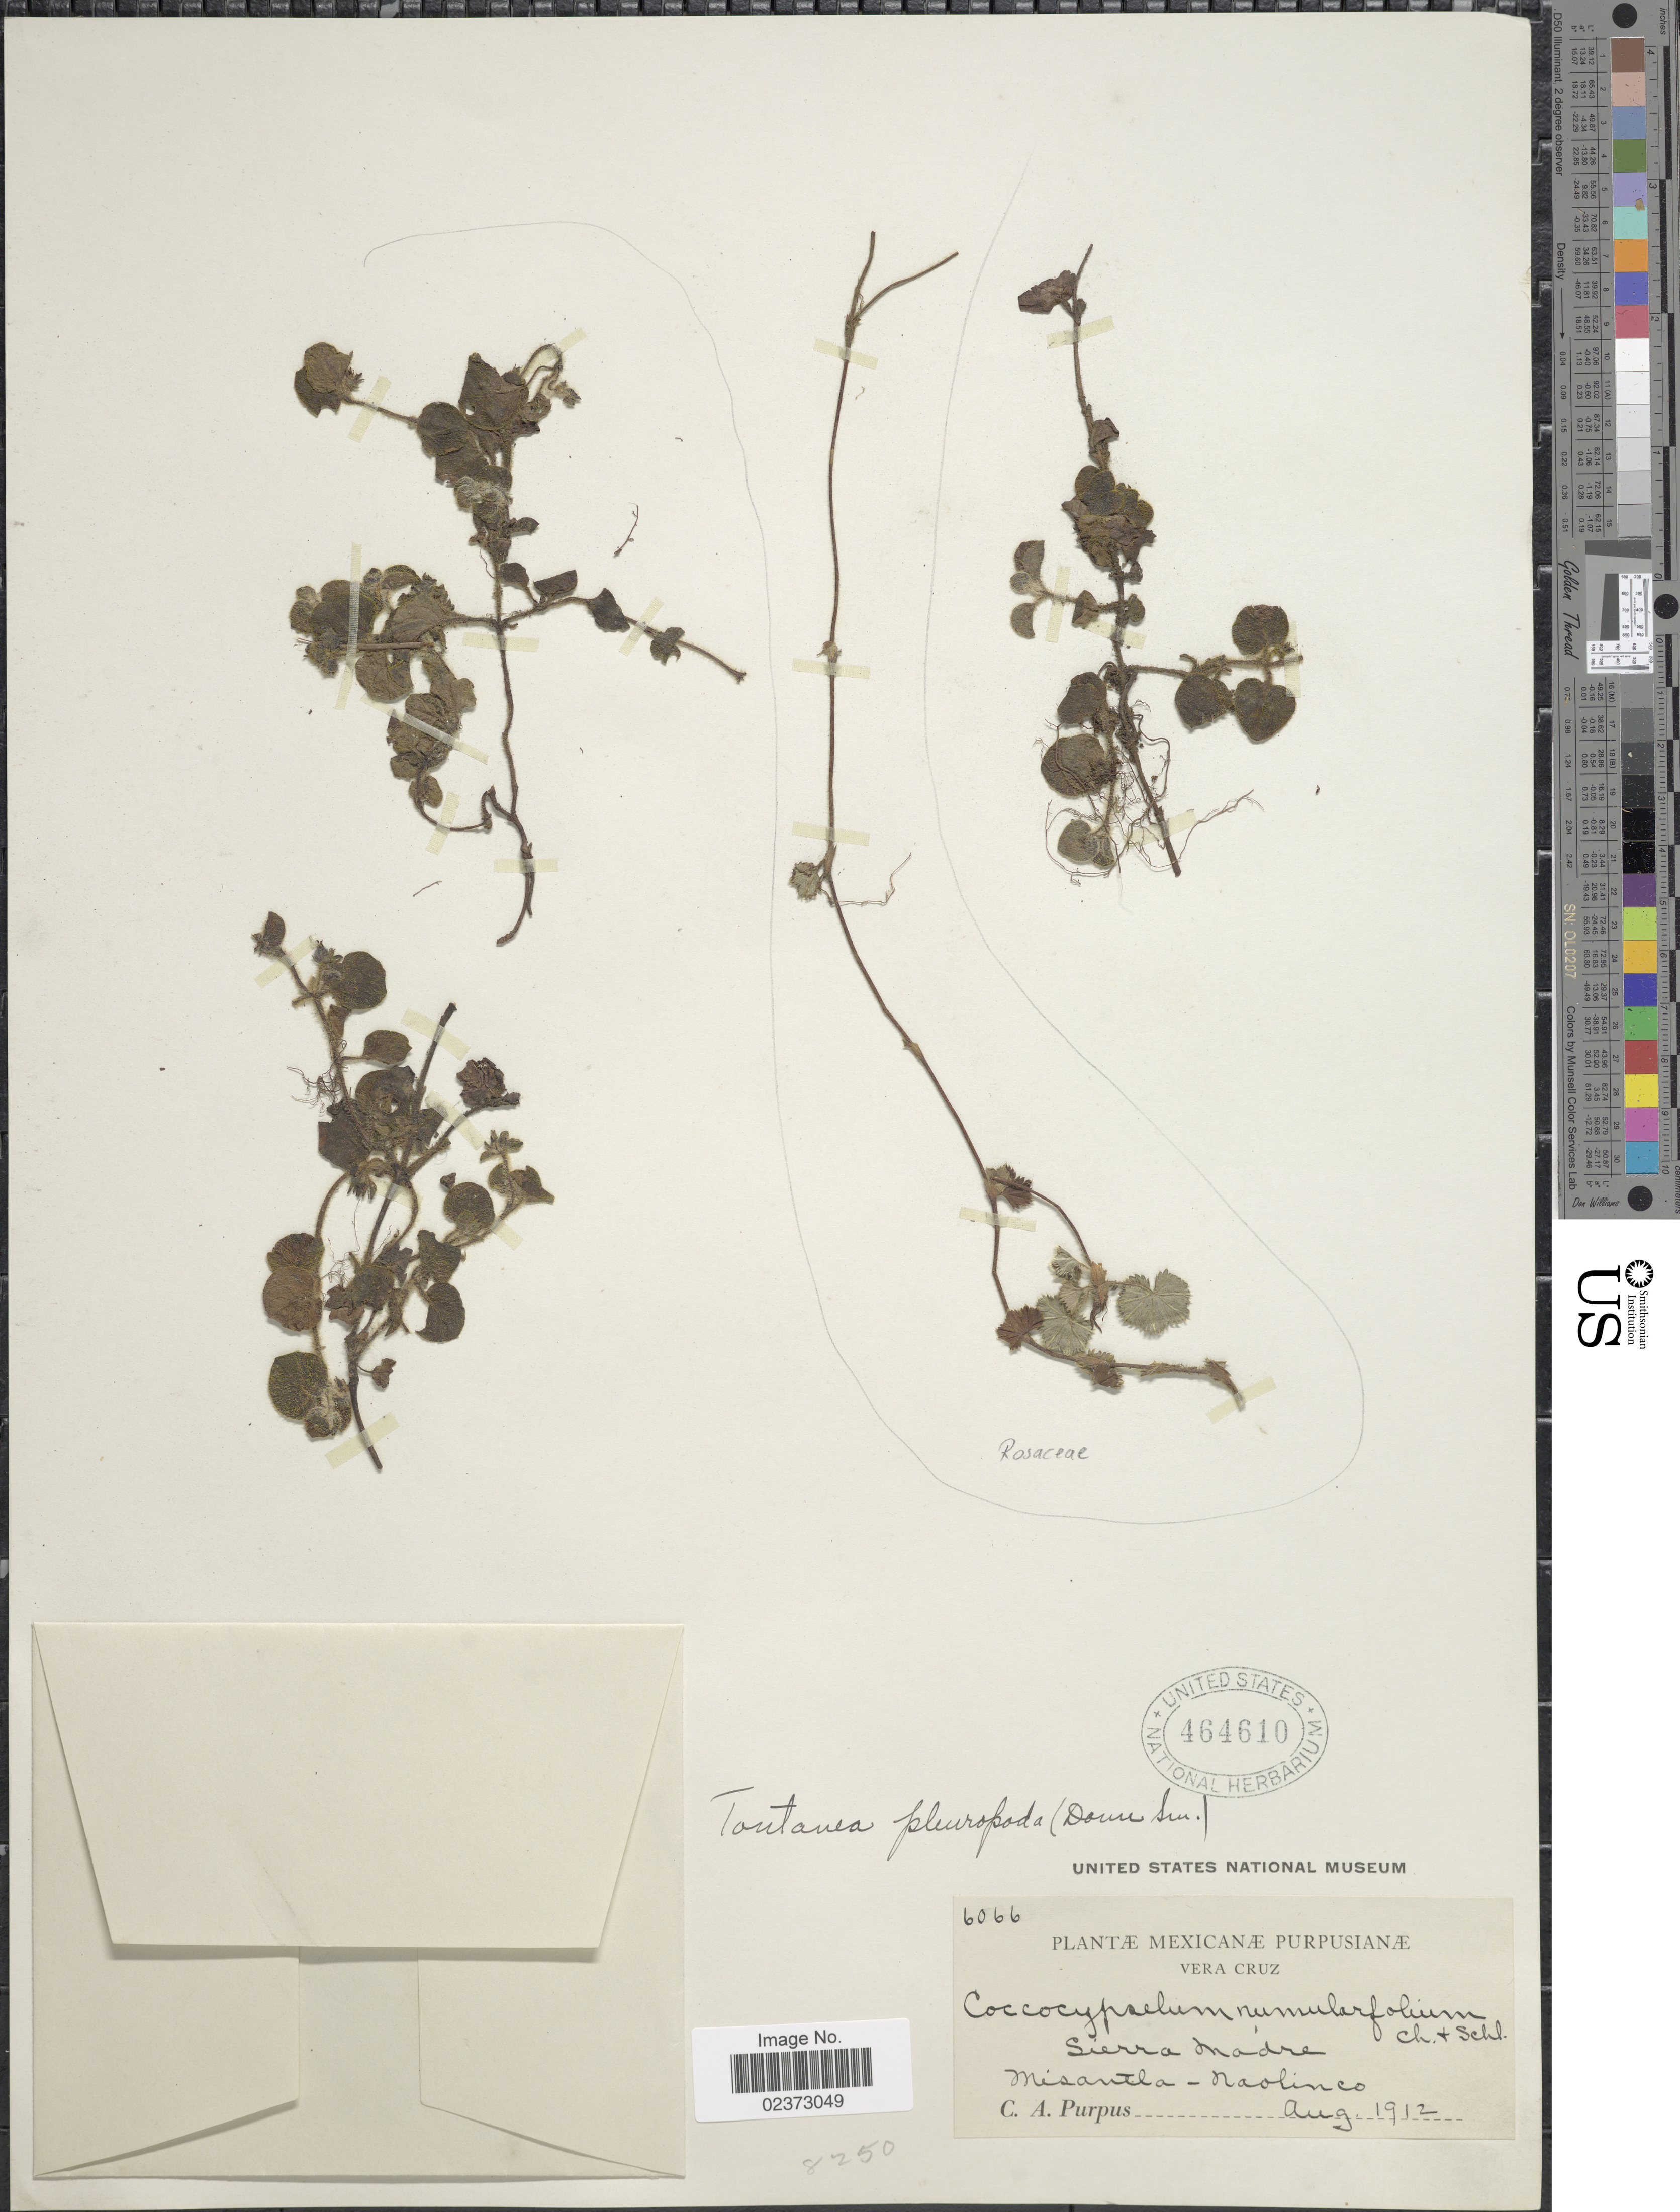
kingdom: Plantae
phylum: Tracheophyta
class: Magnoliopsida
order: Gentianales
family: Rubiaceae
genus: Coccocypselum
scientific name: Coccocypselum pleuropodum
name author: (Donn. Sm.) Standl.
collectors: C. A. Purpus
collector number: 6066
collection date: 1912-08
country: Mexico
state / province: Veracruz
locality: Vera Cruz, Sierra Madre, Misantla - Naolinco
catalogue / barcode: US 464610